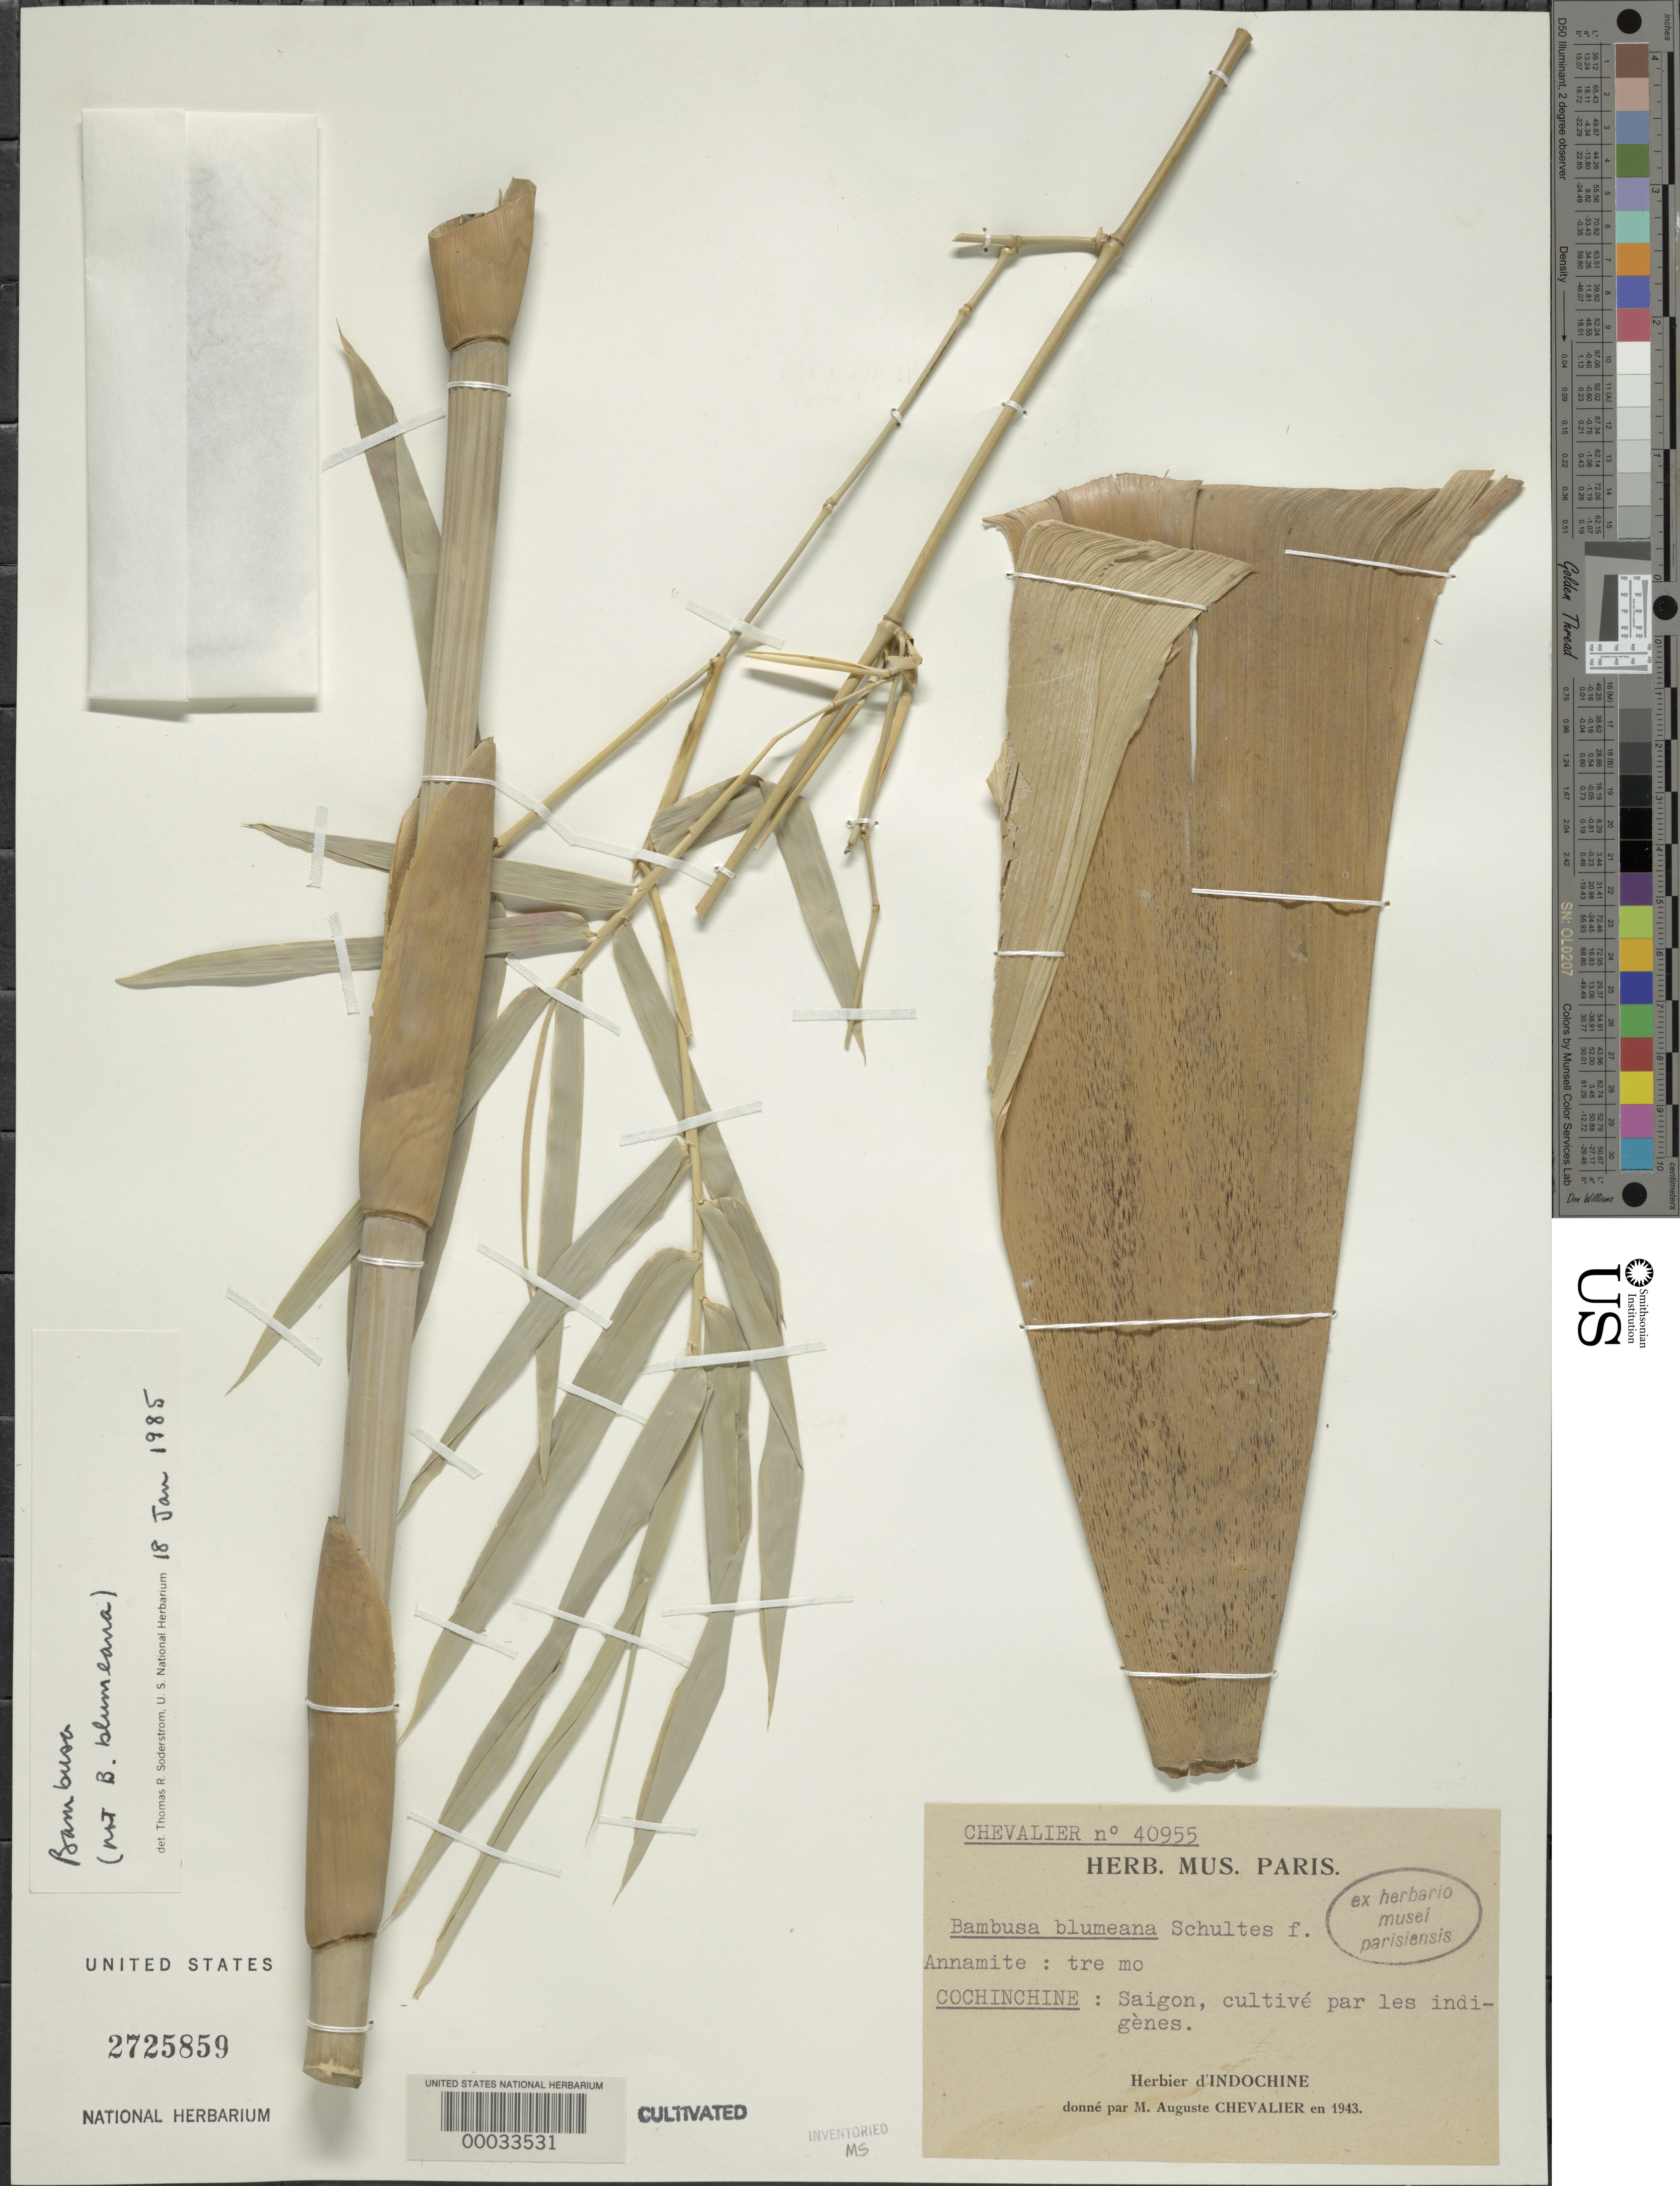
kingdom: Plantae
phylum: Tracheophyta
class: Liliopsida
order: Poales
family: Poaceae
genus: Bambusa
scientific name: Bambusa sp.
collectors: A. J. Chevalier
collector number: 40955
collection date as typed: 1943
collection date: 1943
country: Vietnam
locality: Saigon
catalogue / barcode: US 2725859